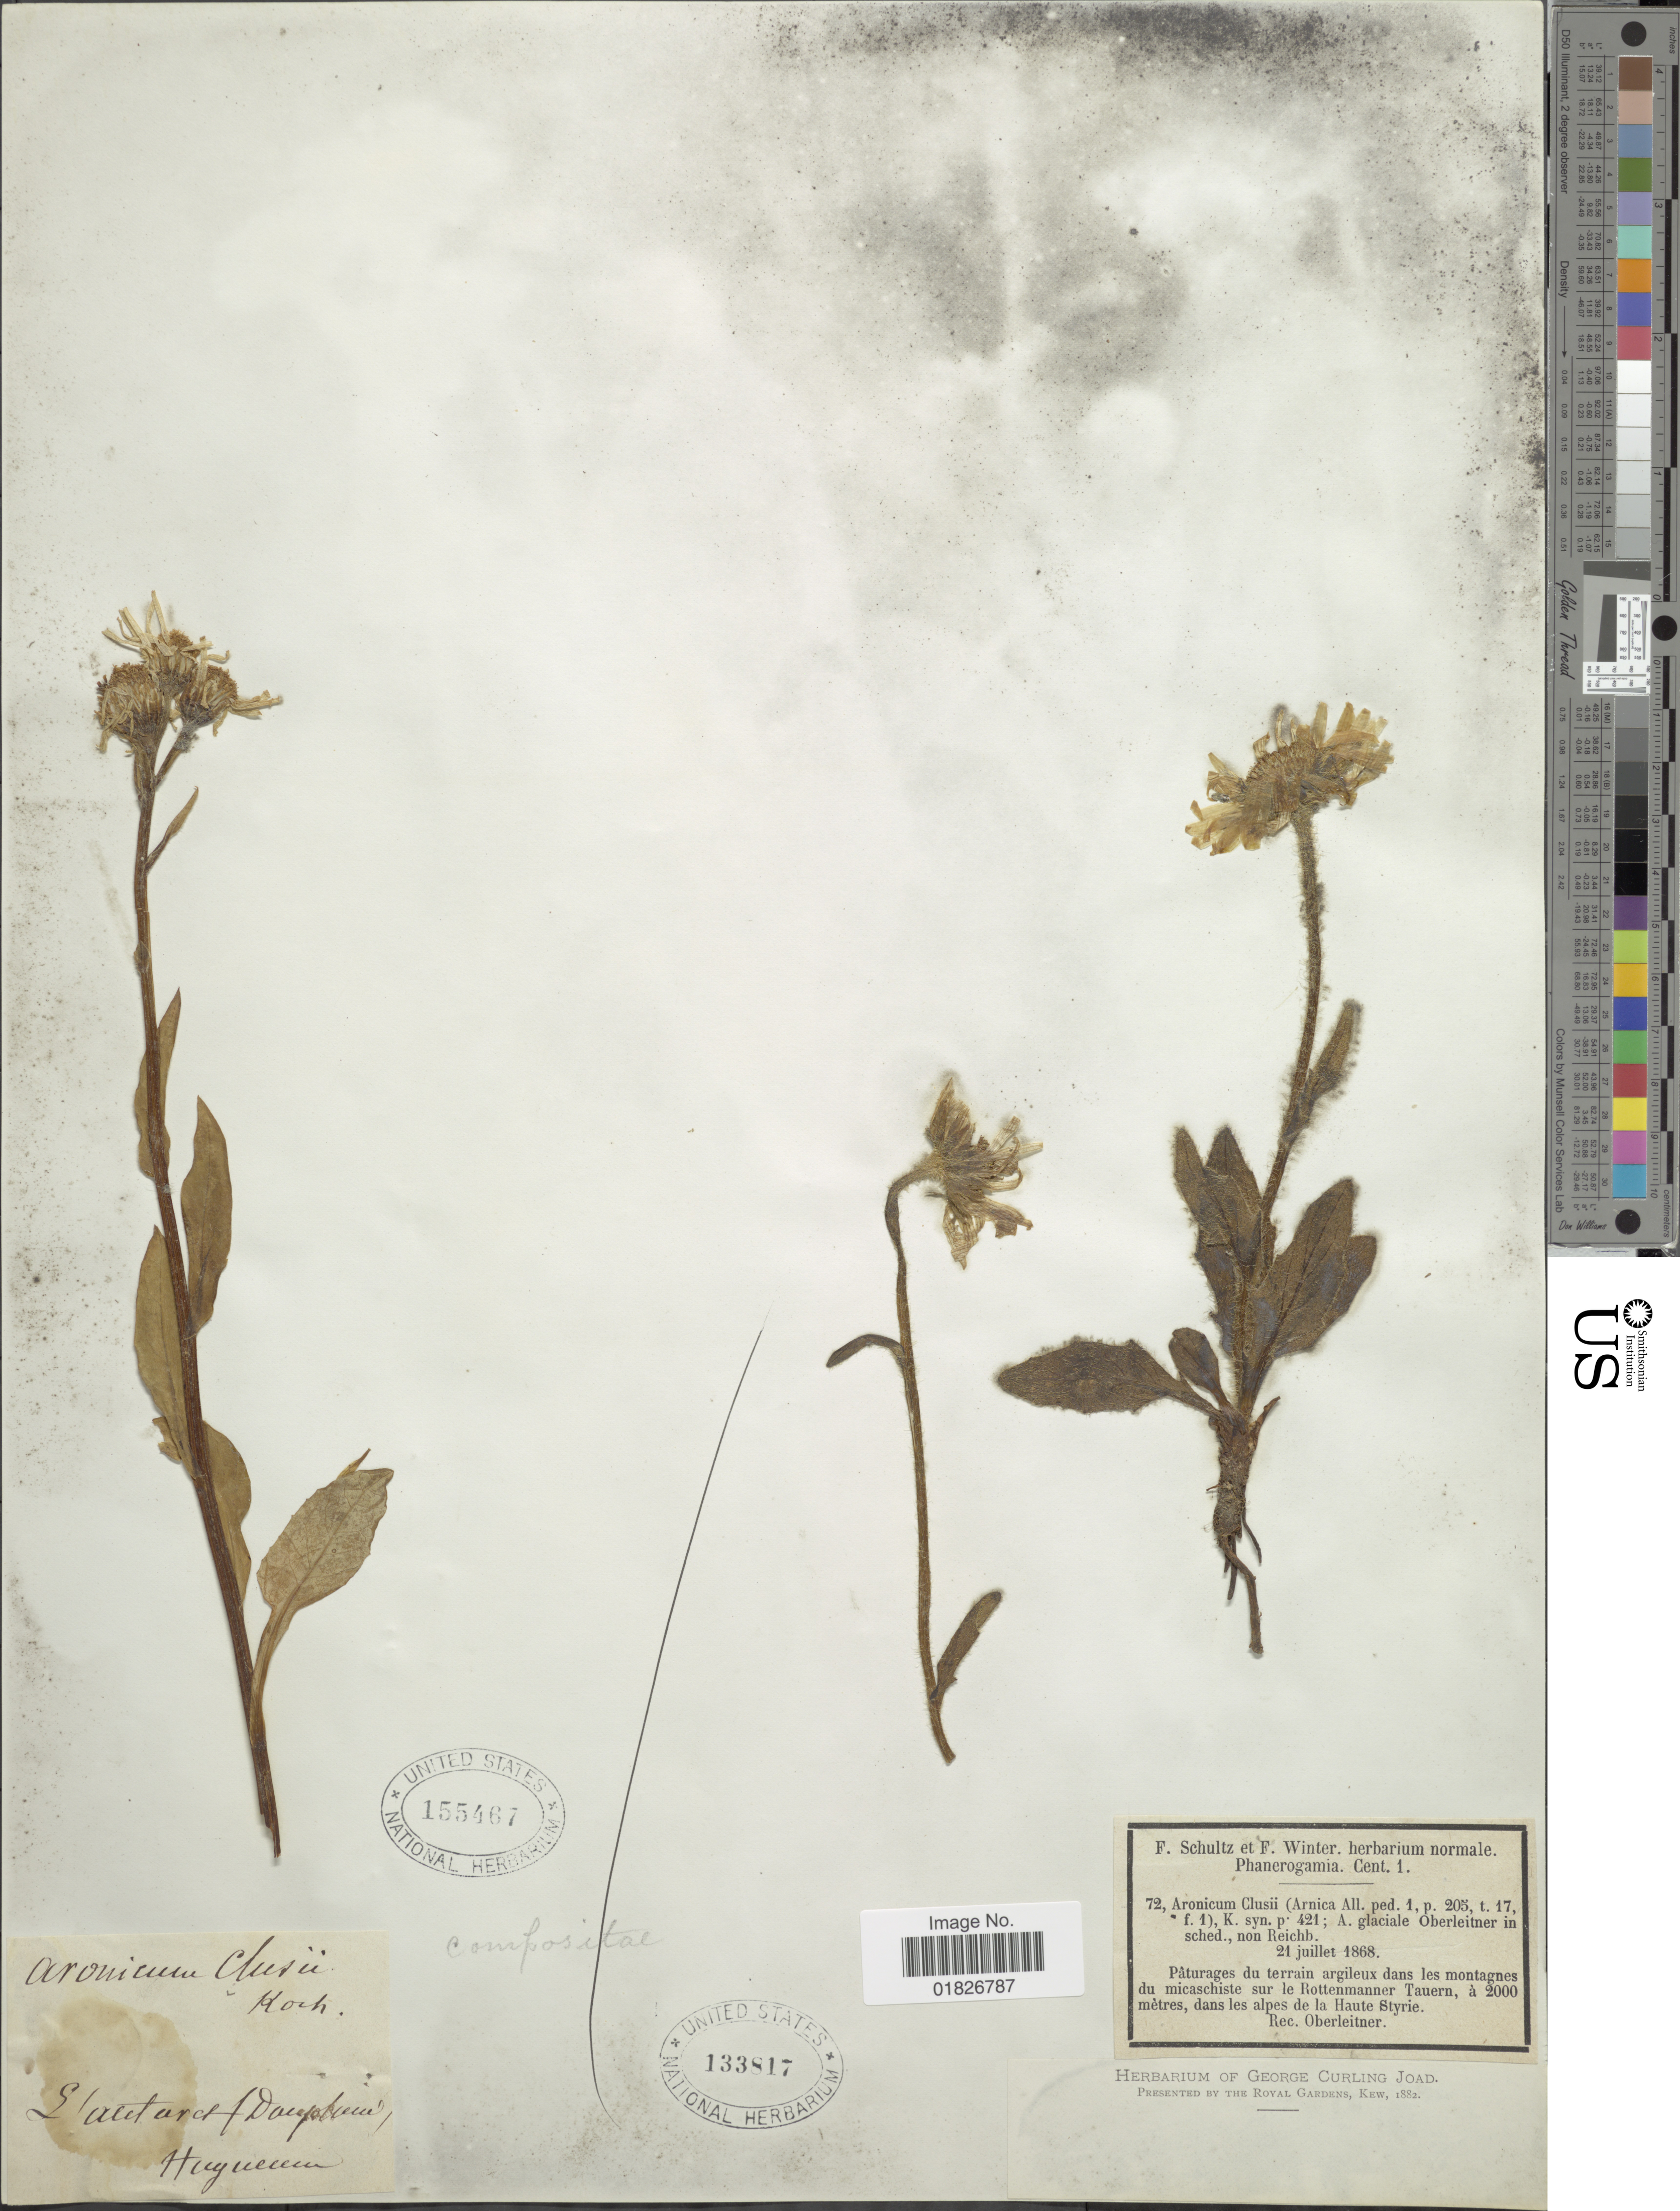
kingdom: Plantae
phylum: Tracheophyta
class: Magnoliopsida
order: Asterales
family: Asteraceae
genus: Doronicum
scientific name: Doronicum clusii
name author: (All.) Tausch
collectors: Huyueceen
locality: Saltard (Dampbow) [interpreted]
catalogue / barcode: US 155467